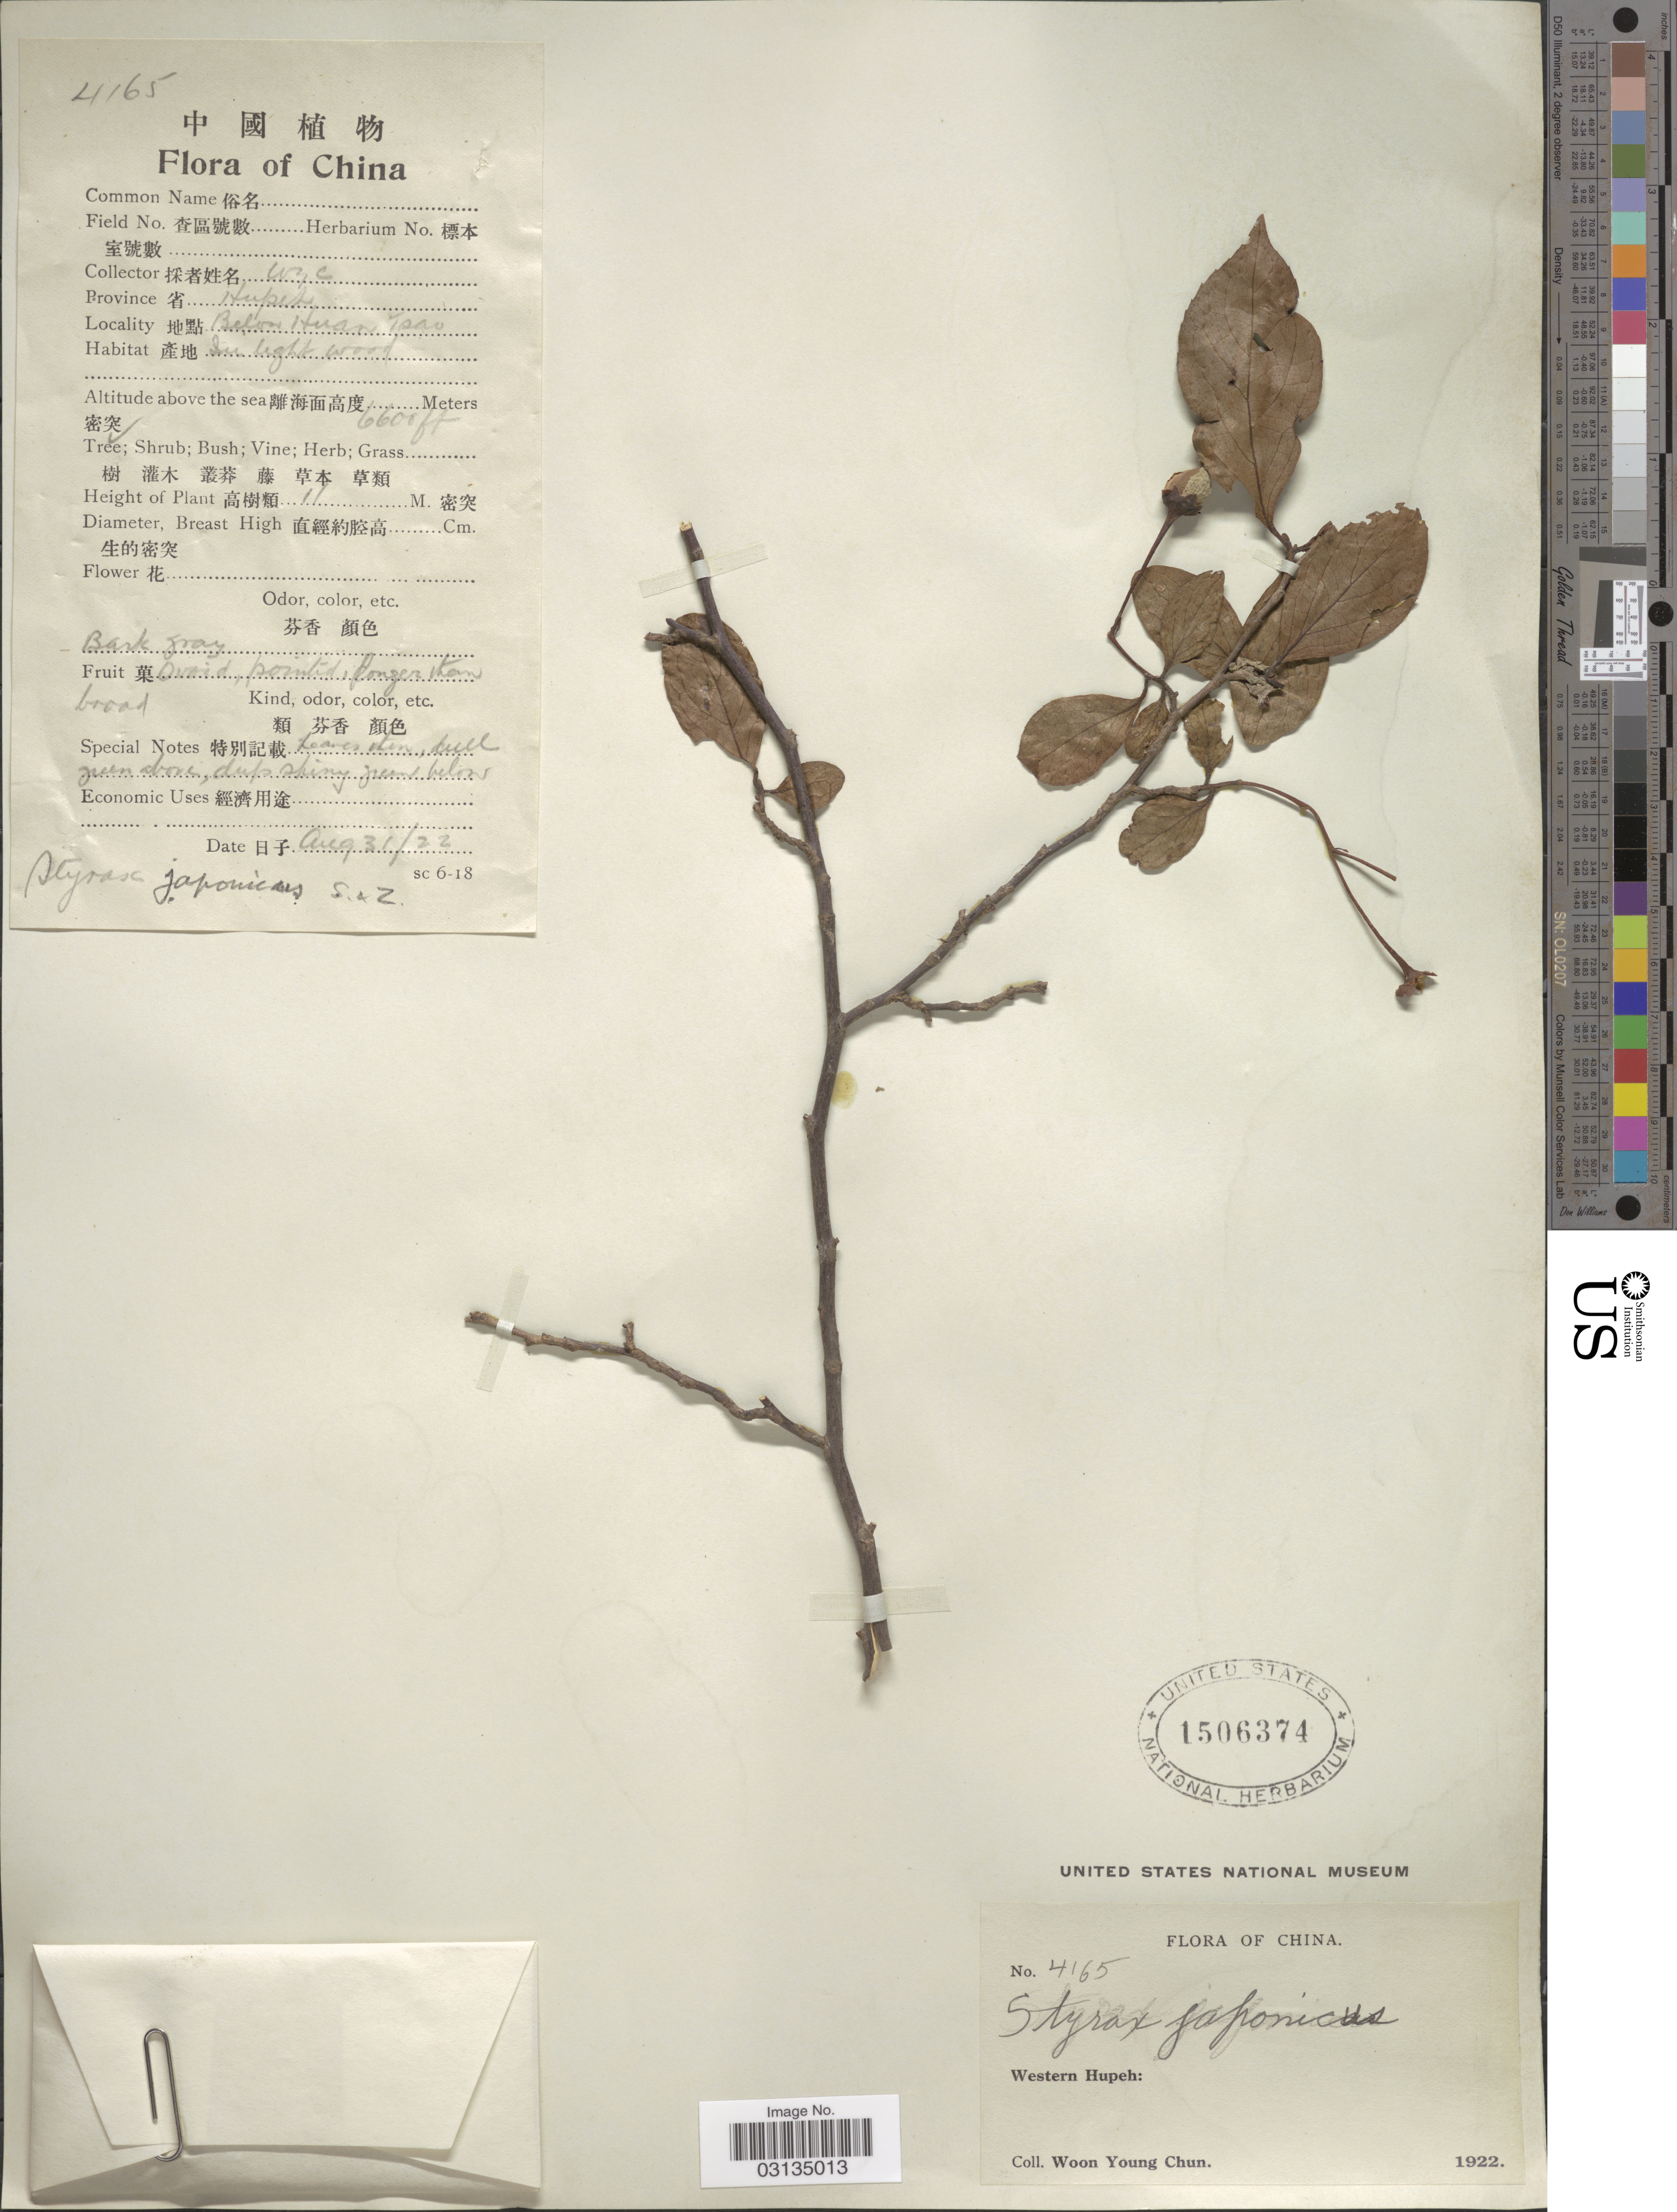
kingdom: Plantae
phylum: Tracheophyta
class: Magnoliopsida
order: Ericales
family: Styracaceae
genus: Styrax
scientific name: Styrax japonicus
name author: Siebold & Zucc.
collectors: W. Y. Chun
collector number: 4165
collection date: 1922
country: China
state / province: Hubei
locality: Western Hupeh.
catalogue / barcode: US 1506374